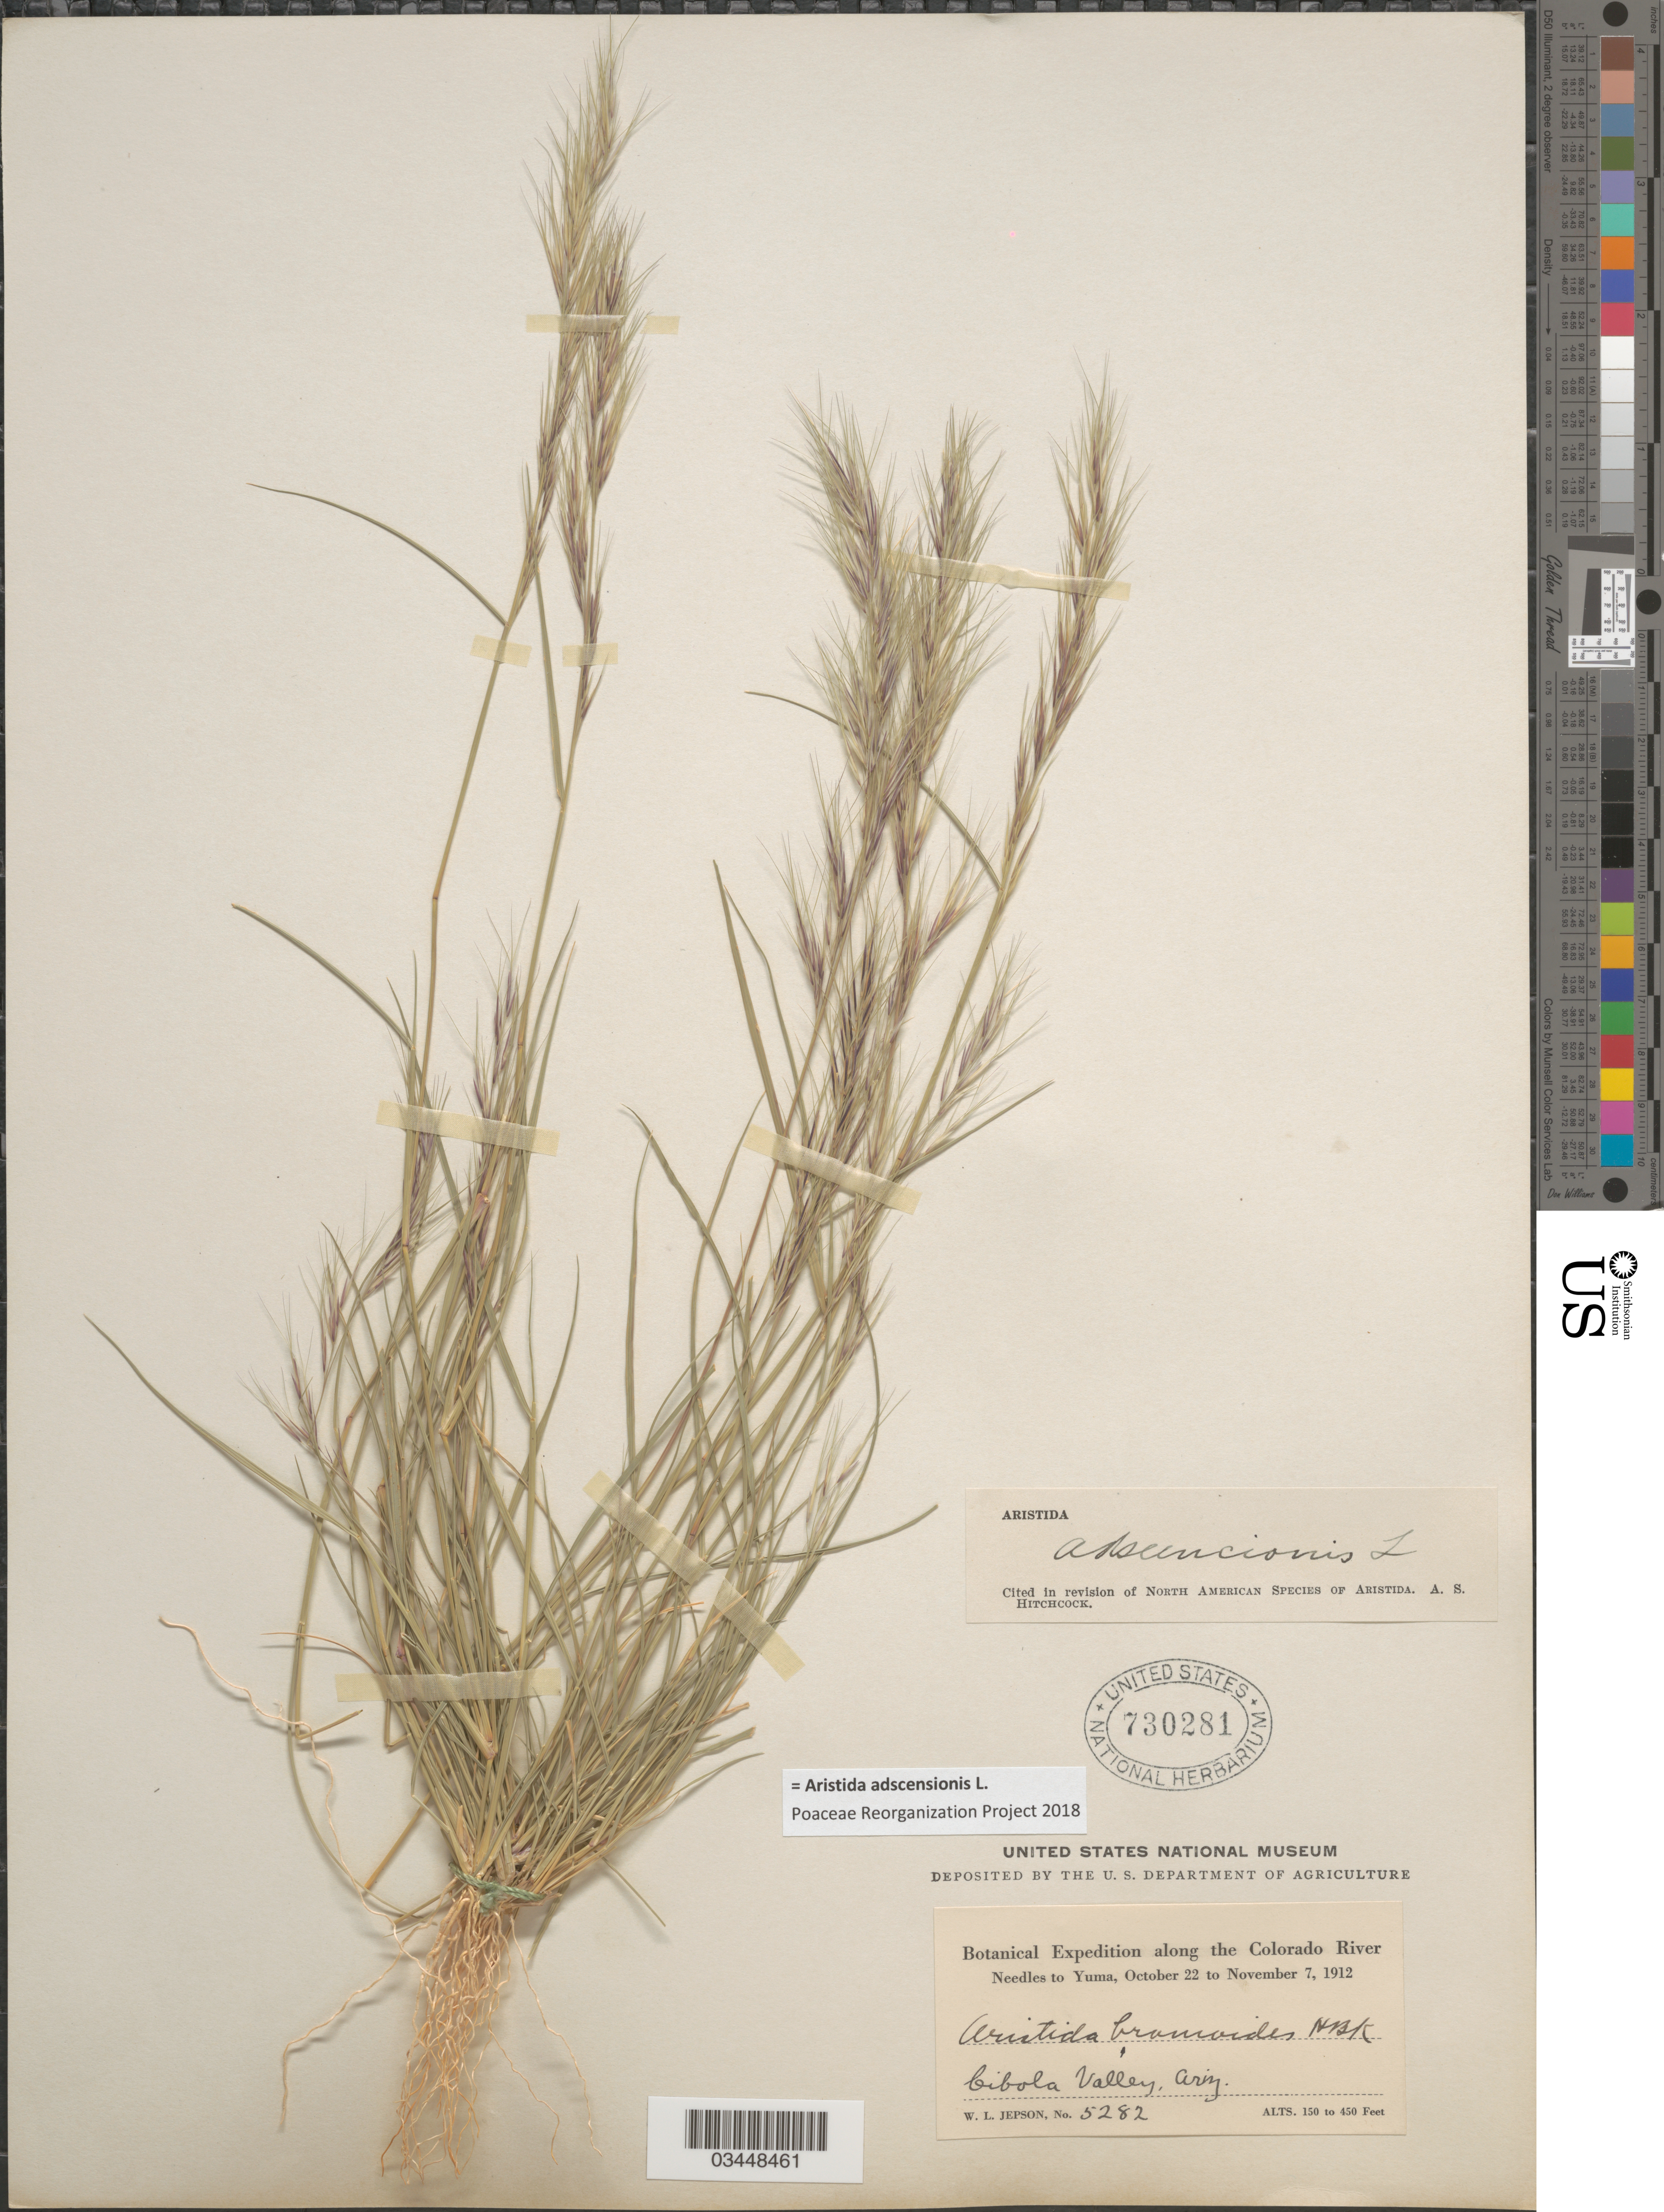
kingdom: Plantae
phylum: Tracheophyta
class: Liliopsida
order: Poales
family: Poaceae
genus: Aristida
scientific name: Aristida adscensionis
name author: L.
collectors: W. L. Jepson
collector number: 5282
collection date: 1912-10-22/1912-11-07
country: United States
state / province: Arizona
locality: Botanical Expedition along the Colorado River. Needles to Yuma, October 22 to November 7, 1912. Cibola Valley.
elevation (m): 46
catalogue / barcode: US 730281